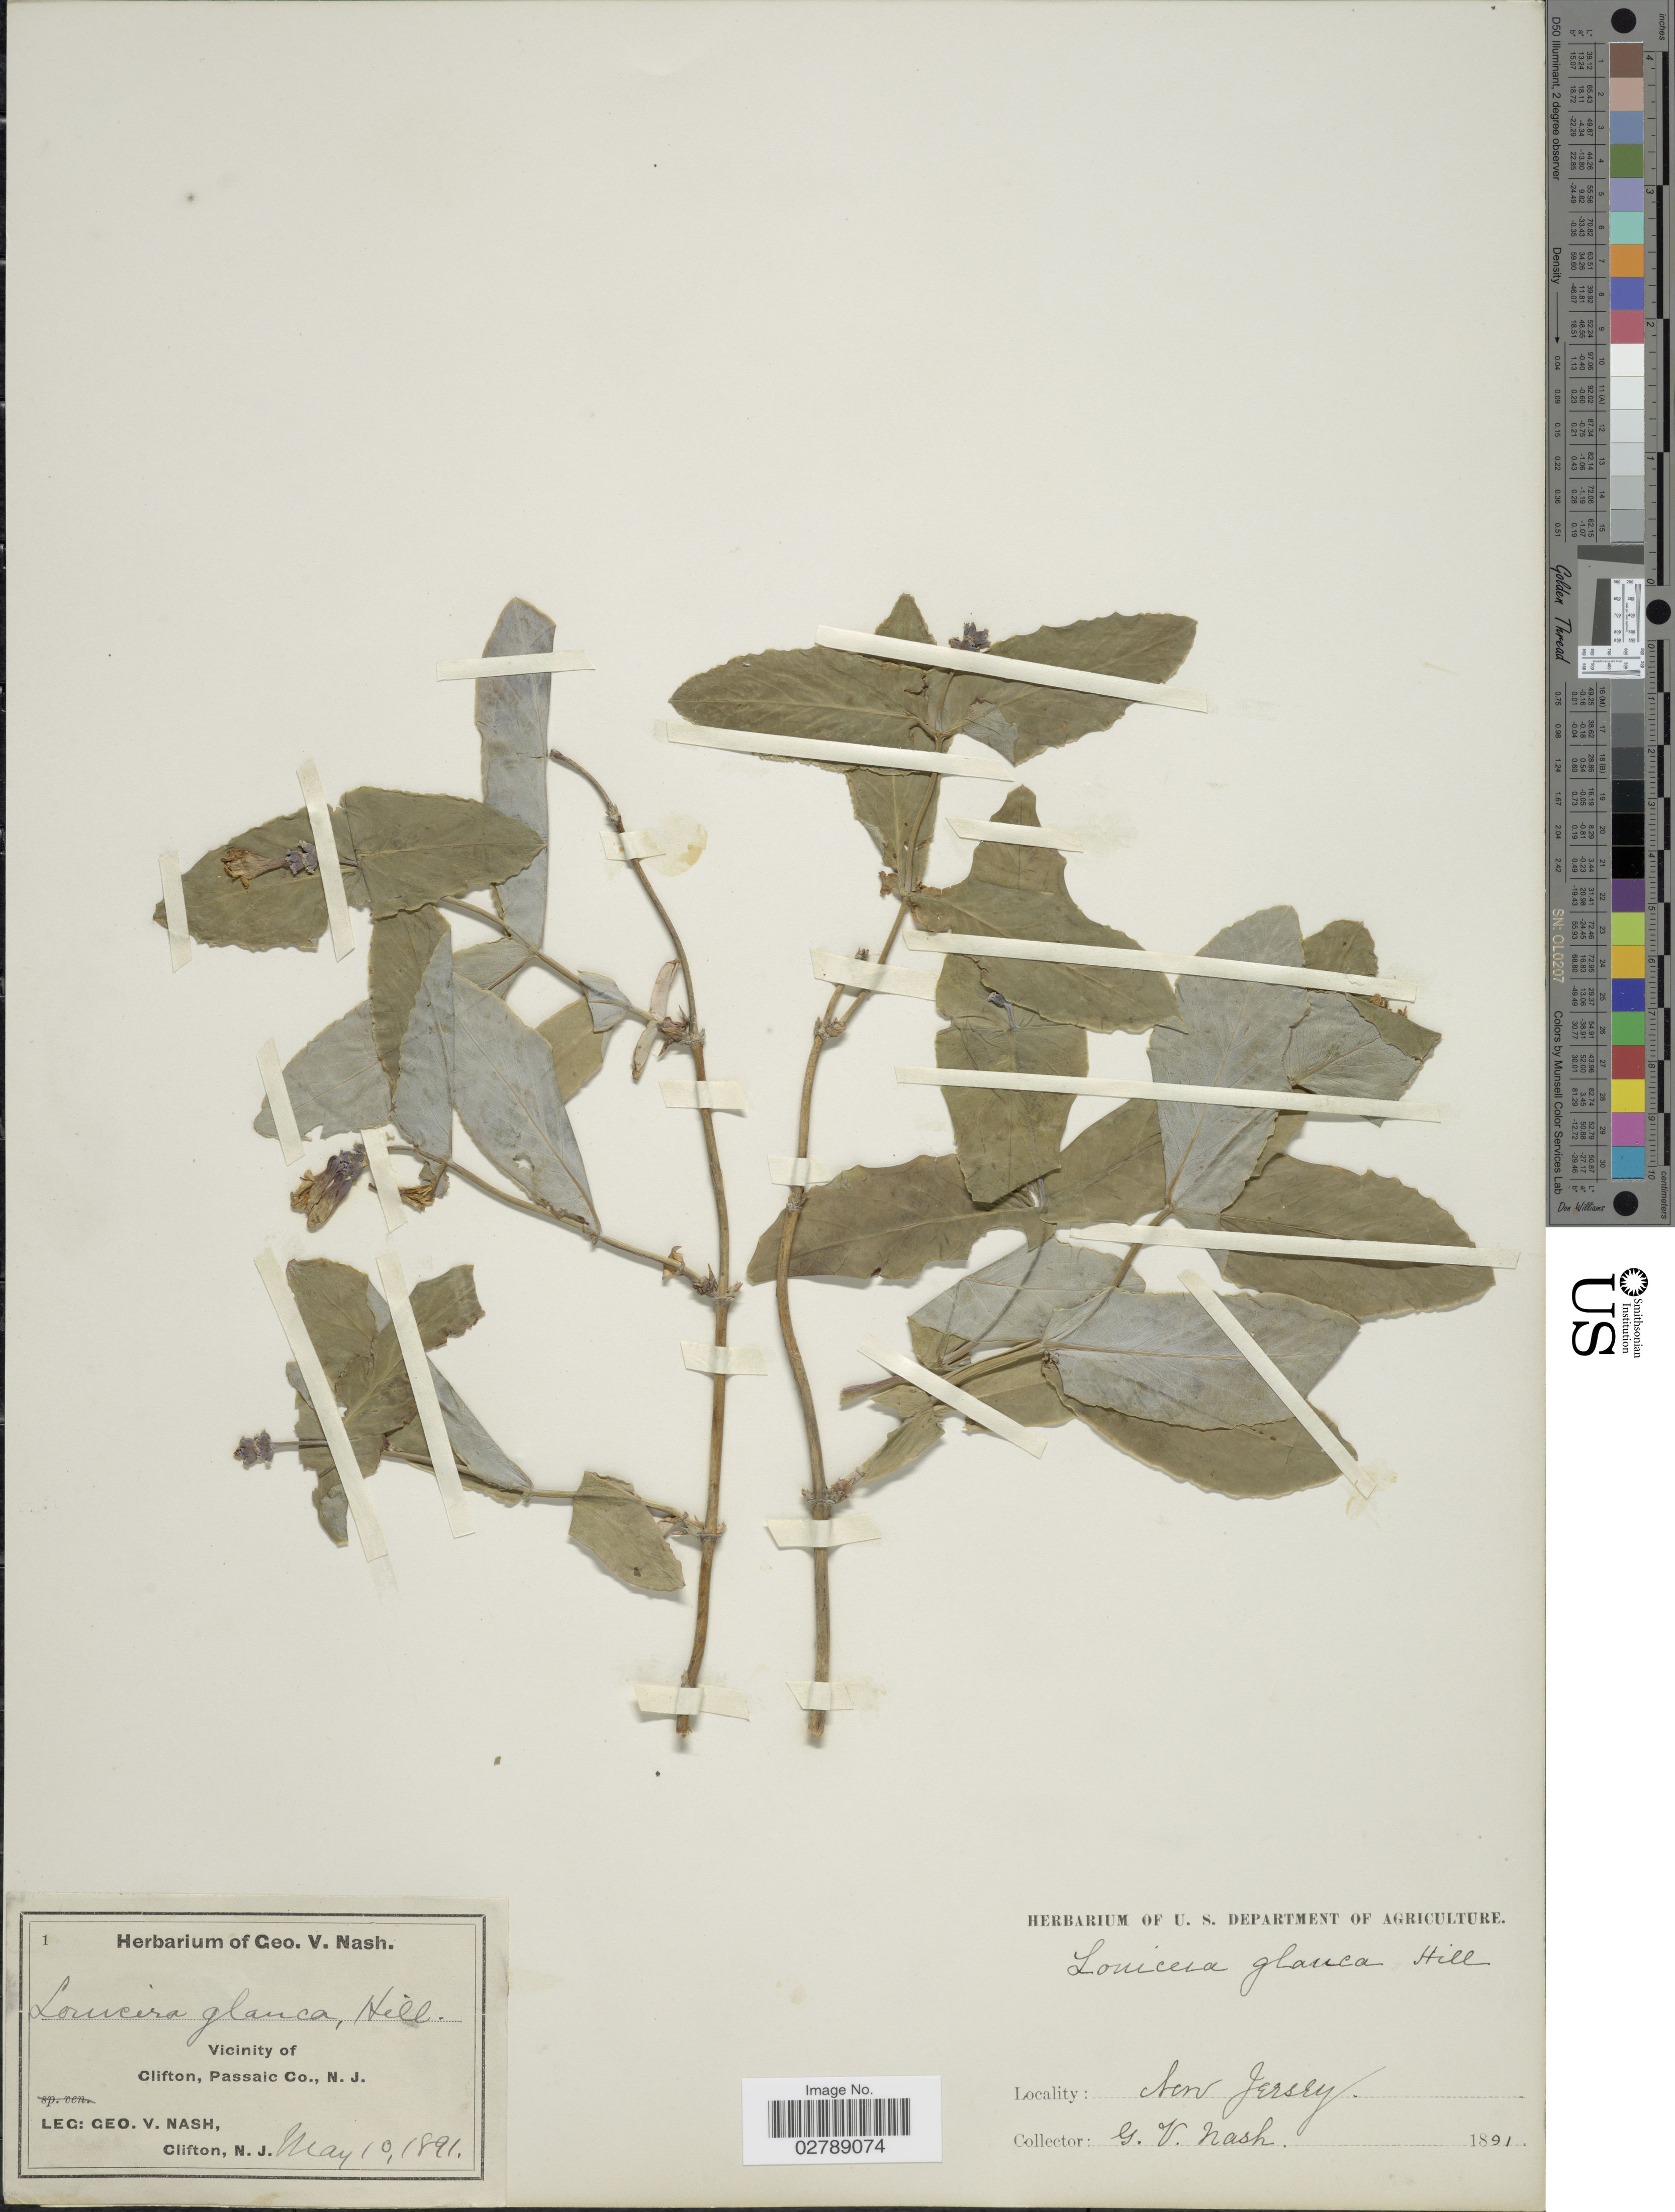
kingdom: Plantae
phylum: Tracheophyta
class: Magnoliopsida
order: Dipsacales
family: Caprifoliaceae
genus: Lonicera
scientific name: Lonicera dioica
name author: L.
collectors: G. V. Nash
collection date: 1891-05-10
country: United States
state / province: New Jersey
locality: Vicinity of Clifton, Passaic Co. N.J.